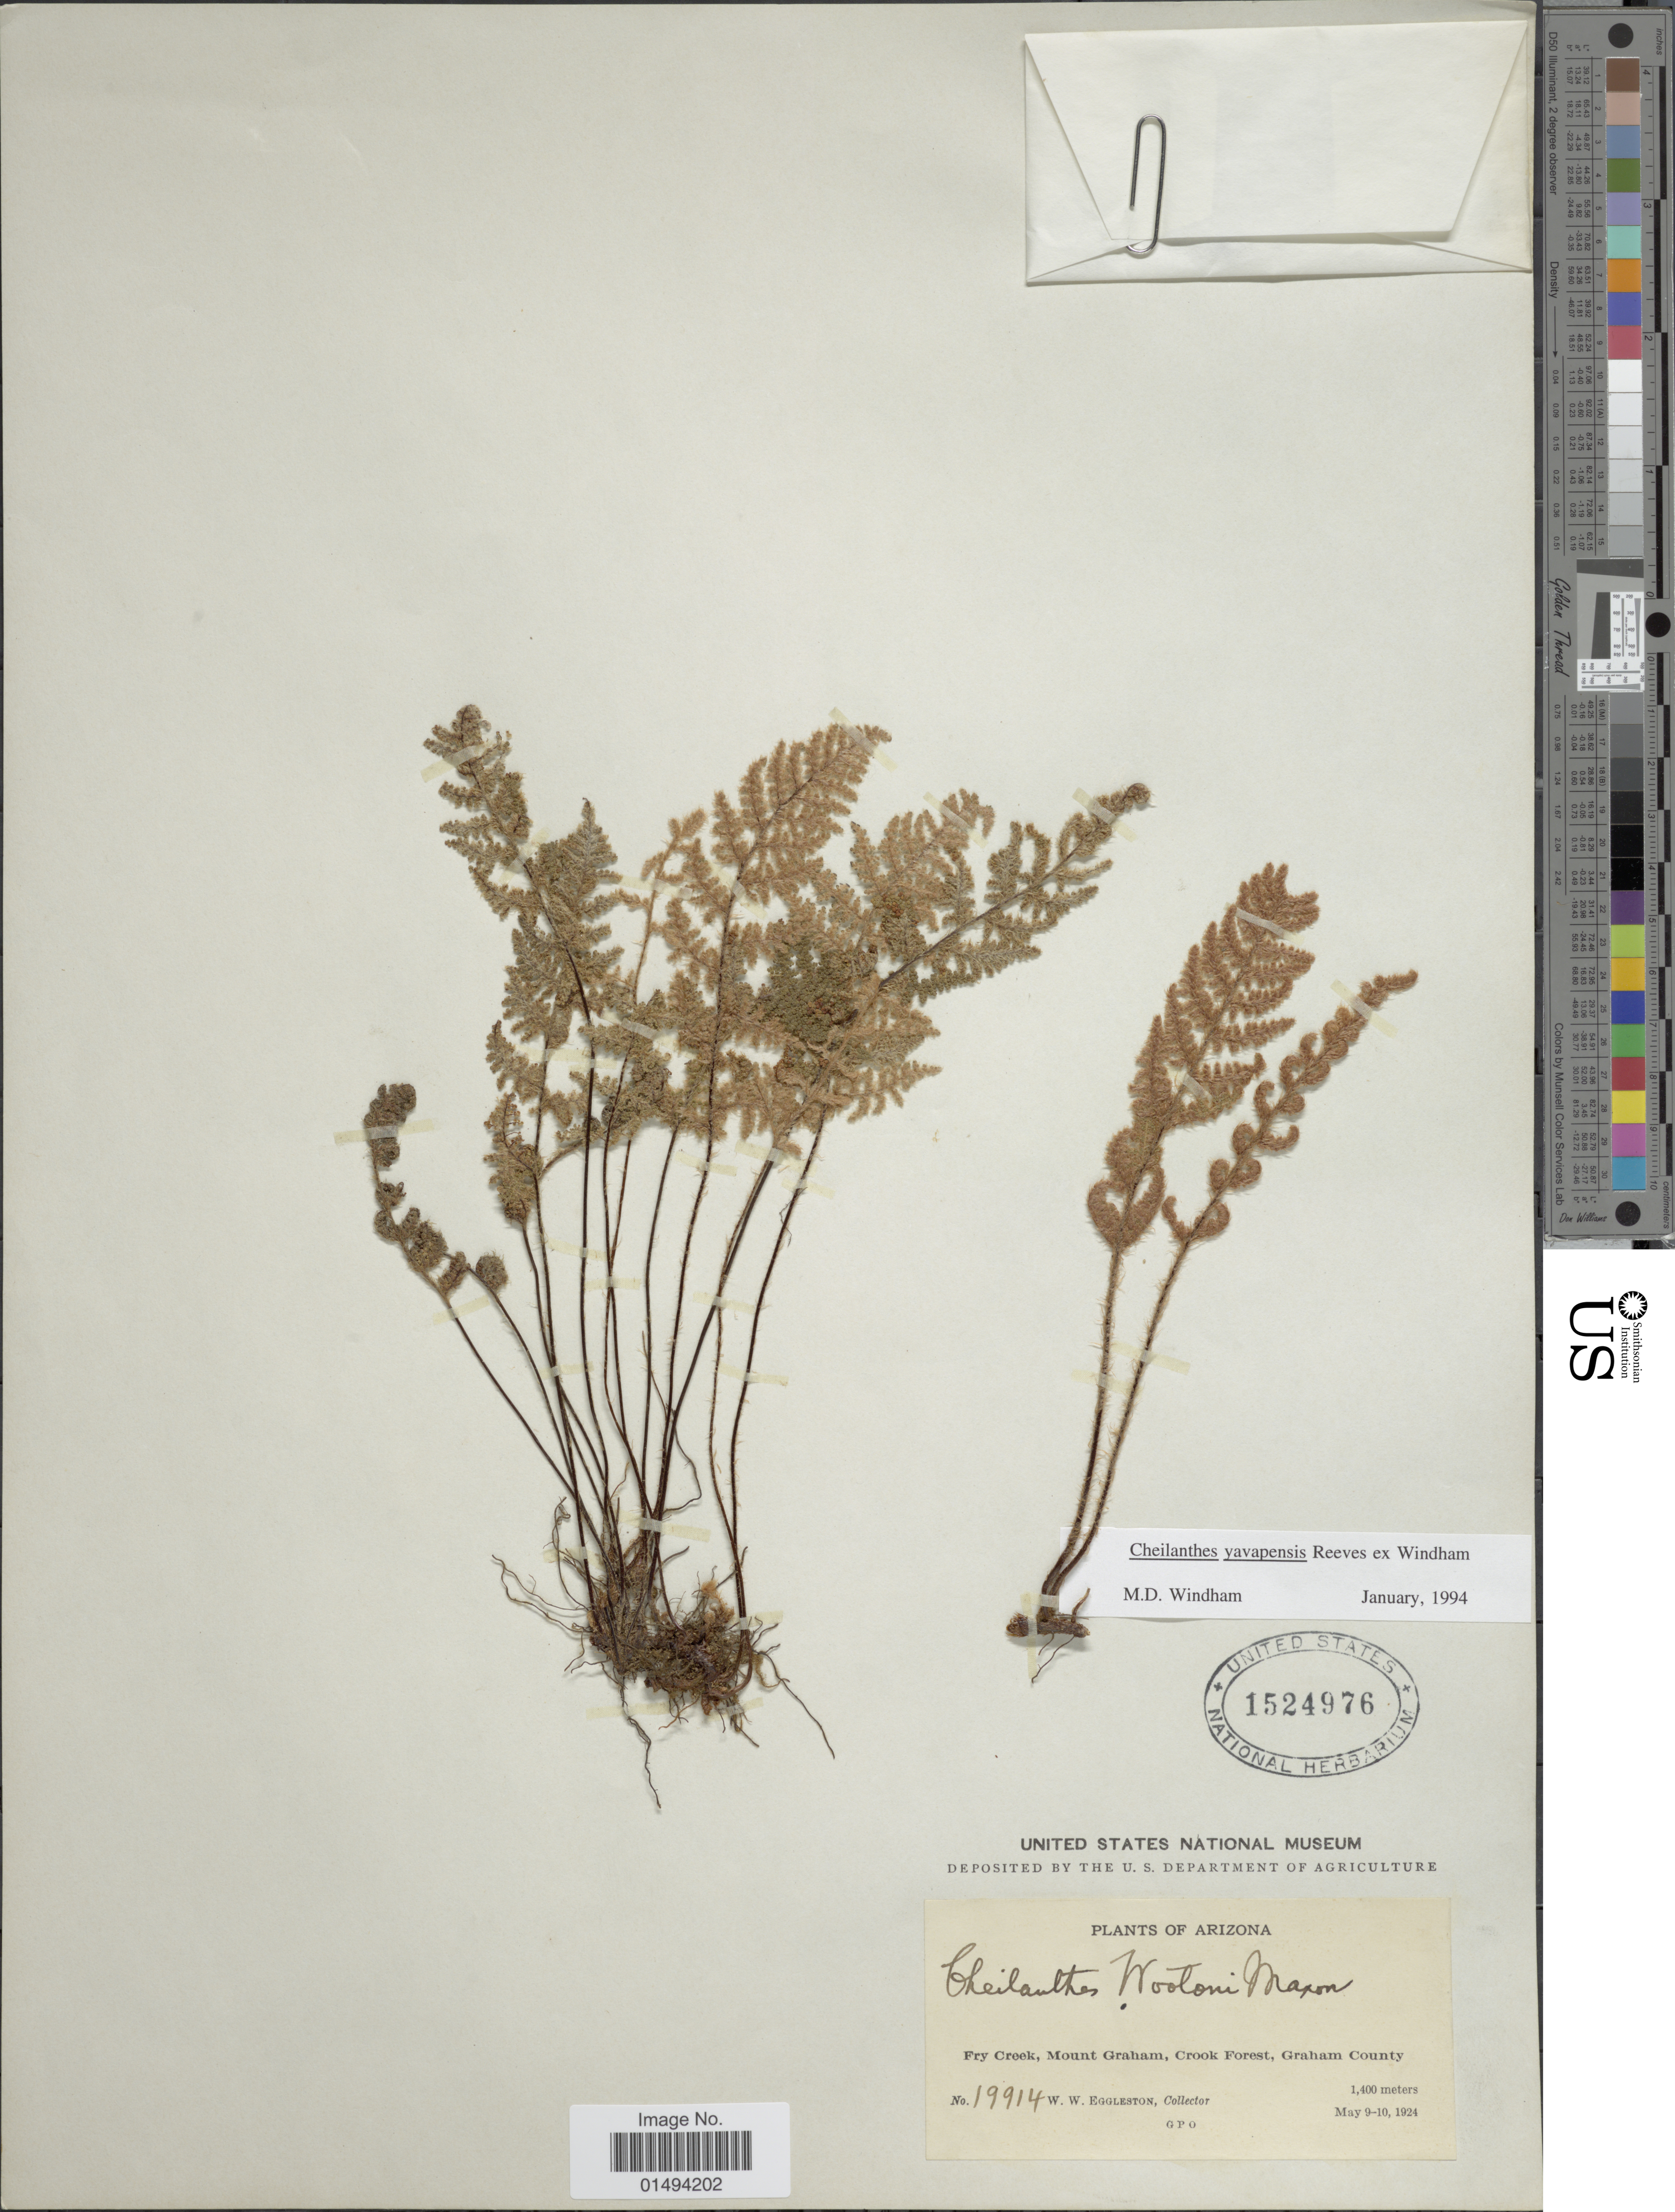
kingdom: Plantae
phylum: Tracheophyta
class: Polypodiopsida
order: Polypodiales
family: Pteridaceae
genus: Myriopteris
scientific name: Myriopteris yavapensis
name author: (T. Reeves ex Windham) Grusz & Windham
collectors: W. W. Eggleston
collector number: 19914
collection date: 1924-05-09/1924-05-10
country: United States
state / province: Arizona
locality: Arizona, Fry Creek, Mount Graham, Crook Forest, Graham County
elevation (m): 1400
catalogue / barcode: US 1524976